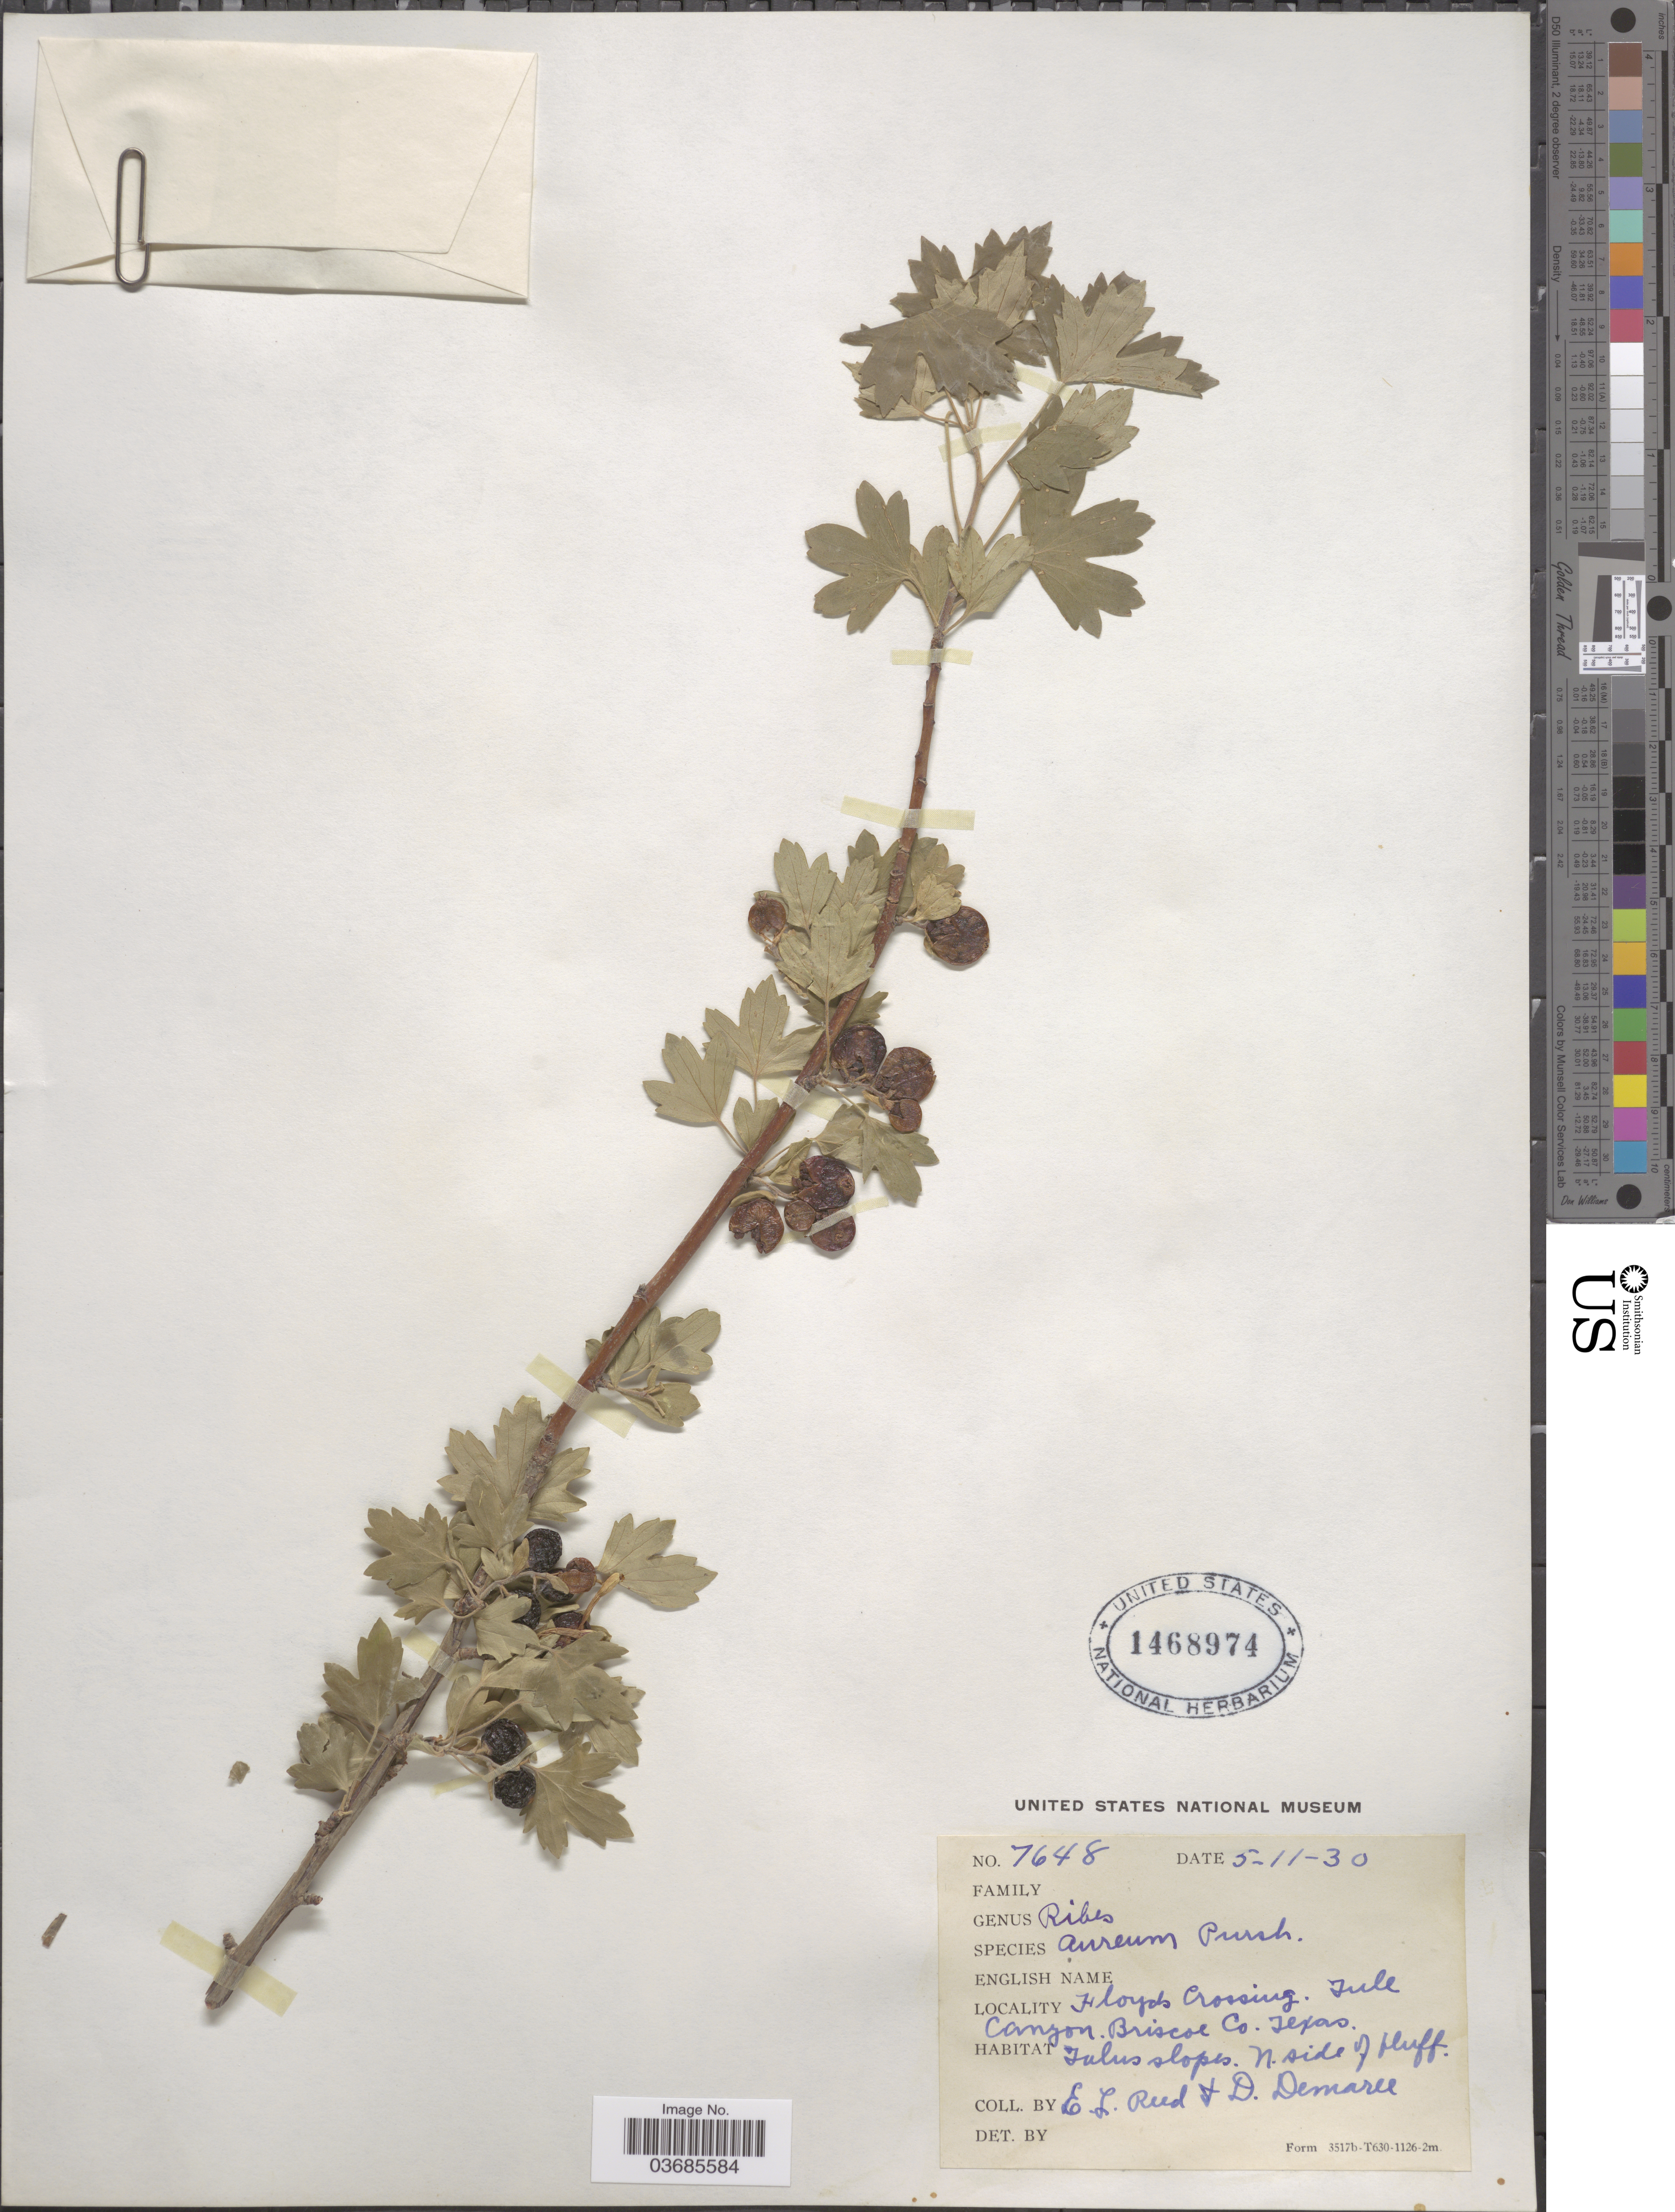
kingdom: Plantae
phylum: Tracheophyta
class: Magnoliopsida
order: Saxifragales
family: Grossulariaceae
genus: Ribes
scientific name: Ribes aureum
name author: Pursh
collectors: E. Reed & D. Demaree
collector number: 7648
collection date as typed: Transcribed d/m/y: 11/5/30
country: United States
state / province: Texas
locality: Floyd Crossing. Tule Canyon. Briscoe Co. N. side of bluff.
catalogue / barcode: US 1468974